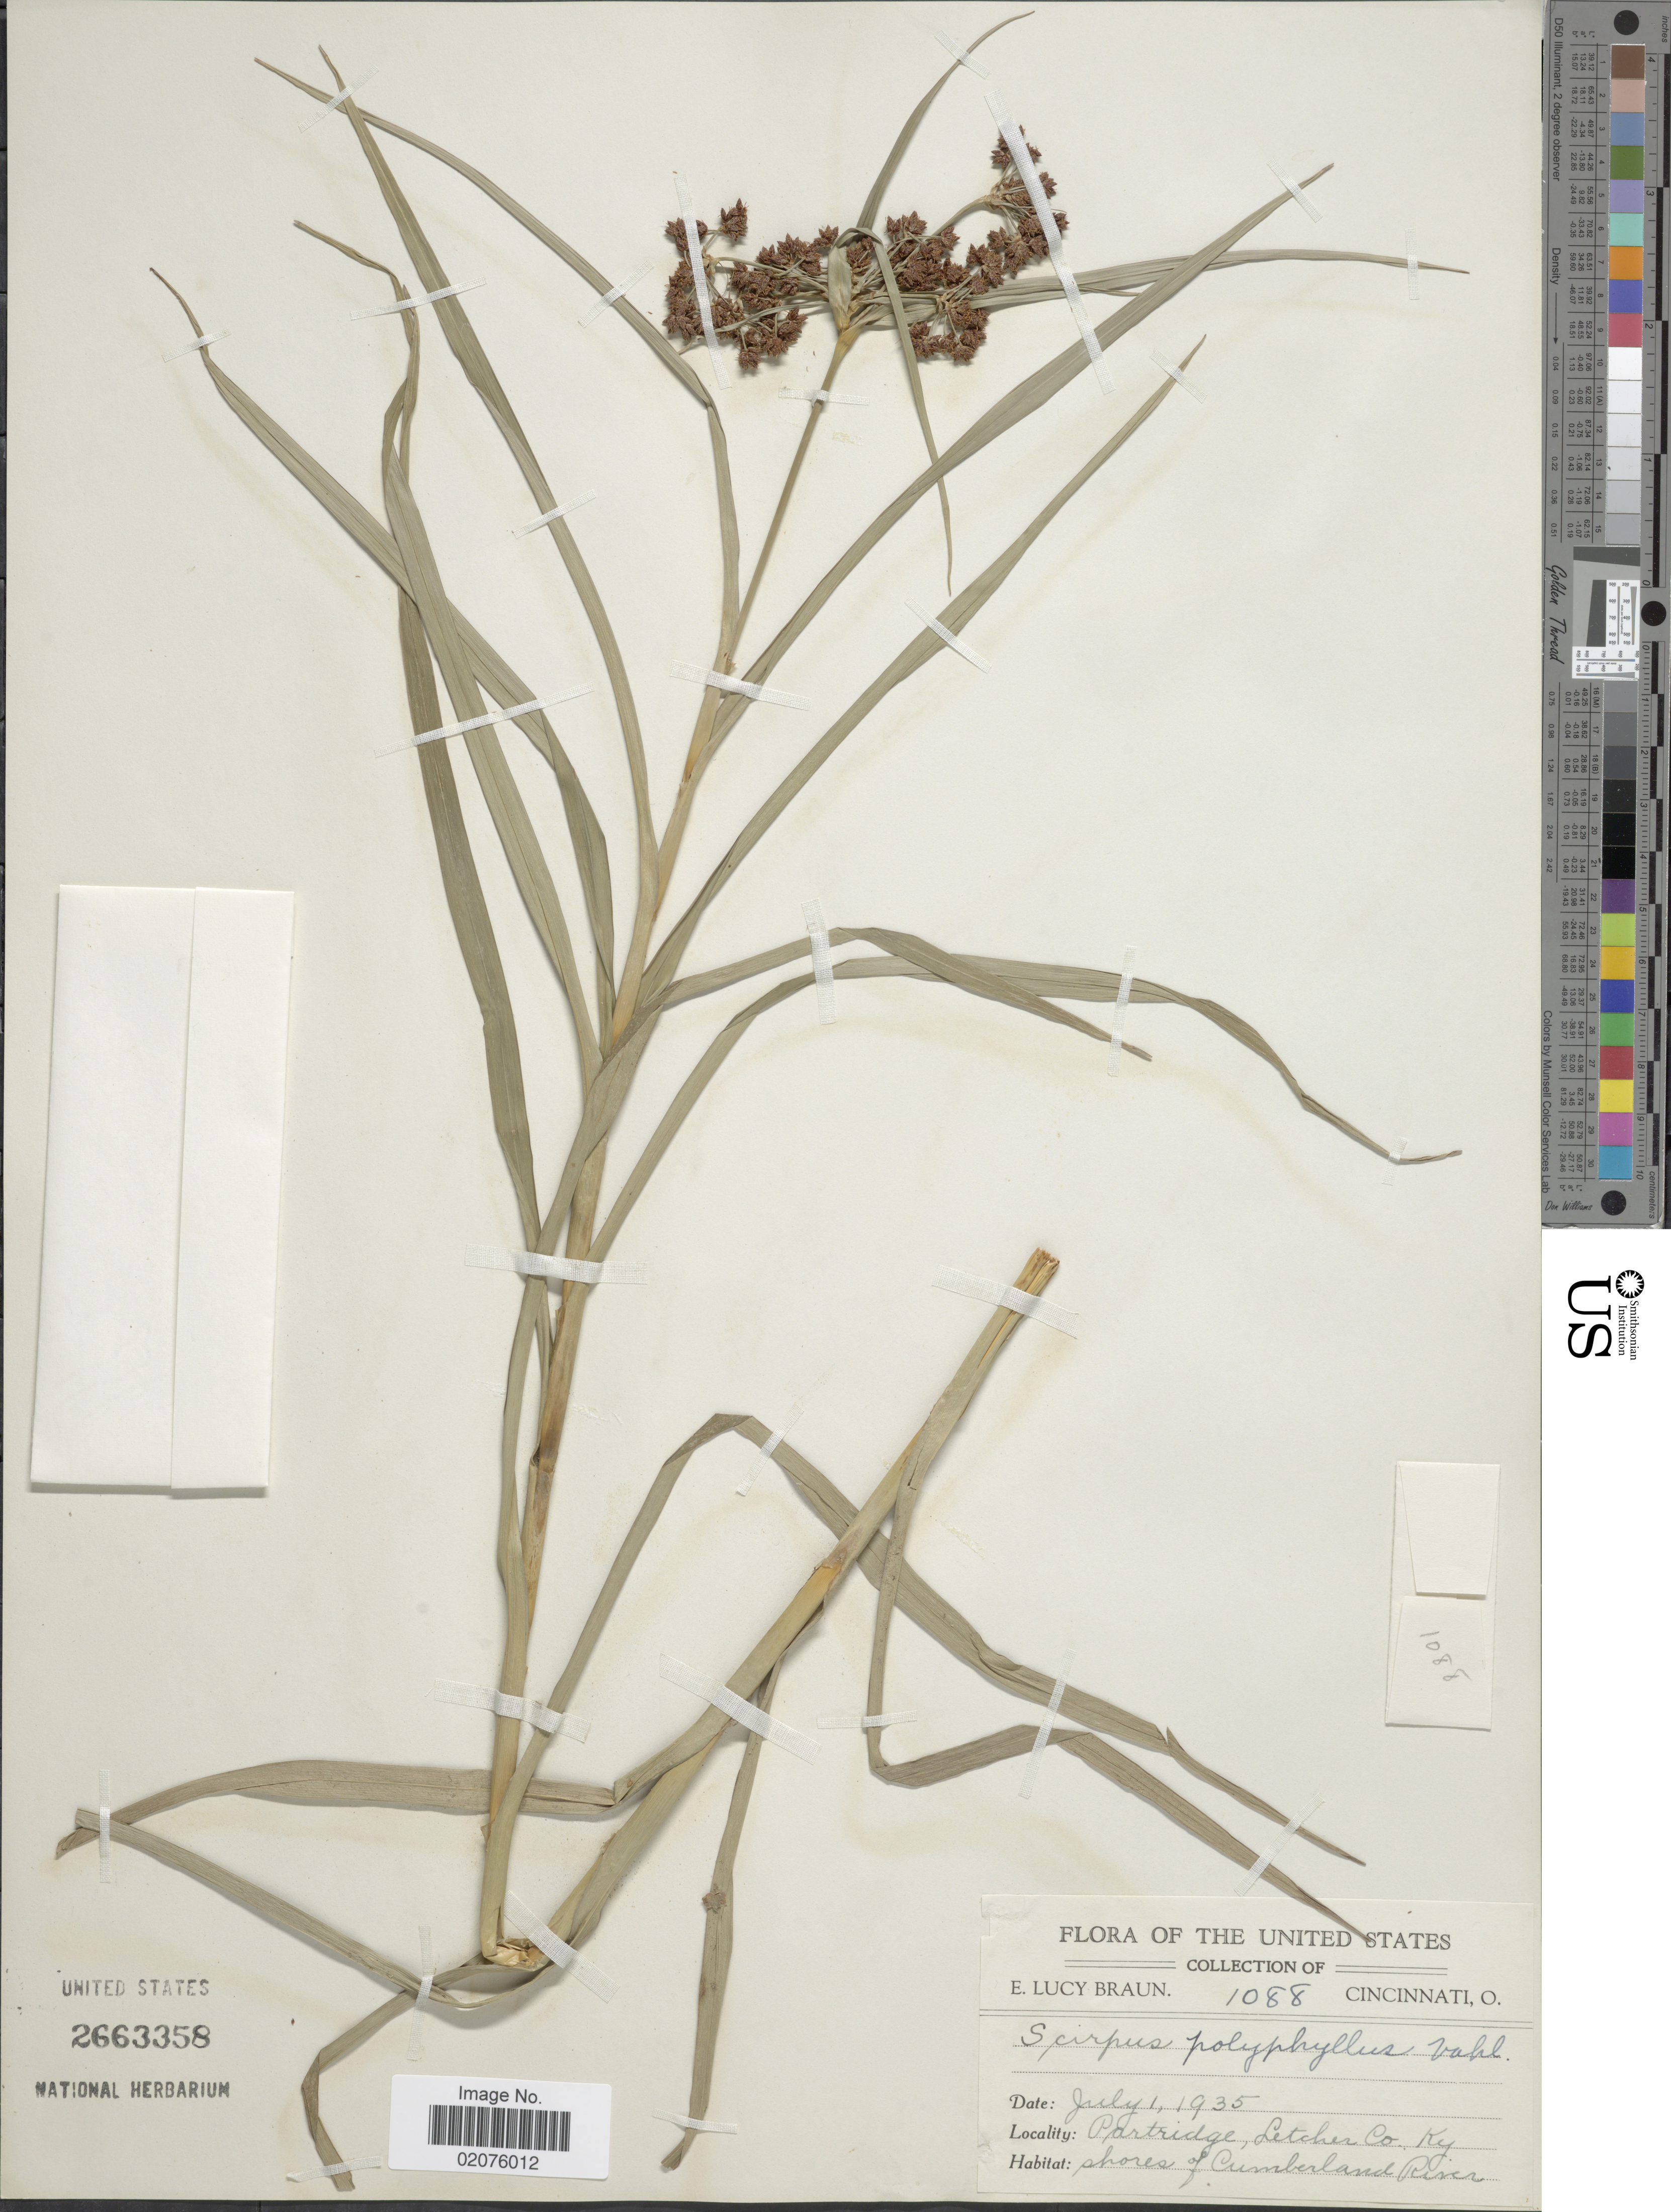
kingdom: Plantae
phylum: Tracheophyta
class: Liliopsida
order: Poales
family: Cyperaceae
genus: Scirpus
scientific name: Scirpus polyphyllus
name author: Vahl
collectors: E. L. Braun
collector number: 1088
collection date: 1935-07-01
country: United States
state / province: Kentucky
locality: Partridge, Letcher Co. Shores of Cumberland River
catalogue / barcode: US 2663358